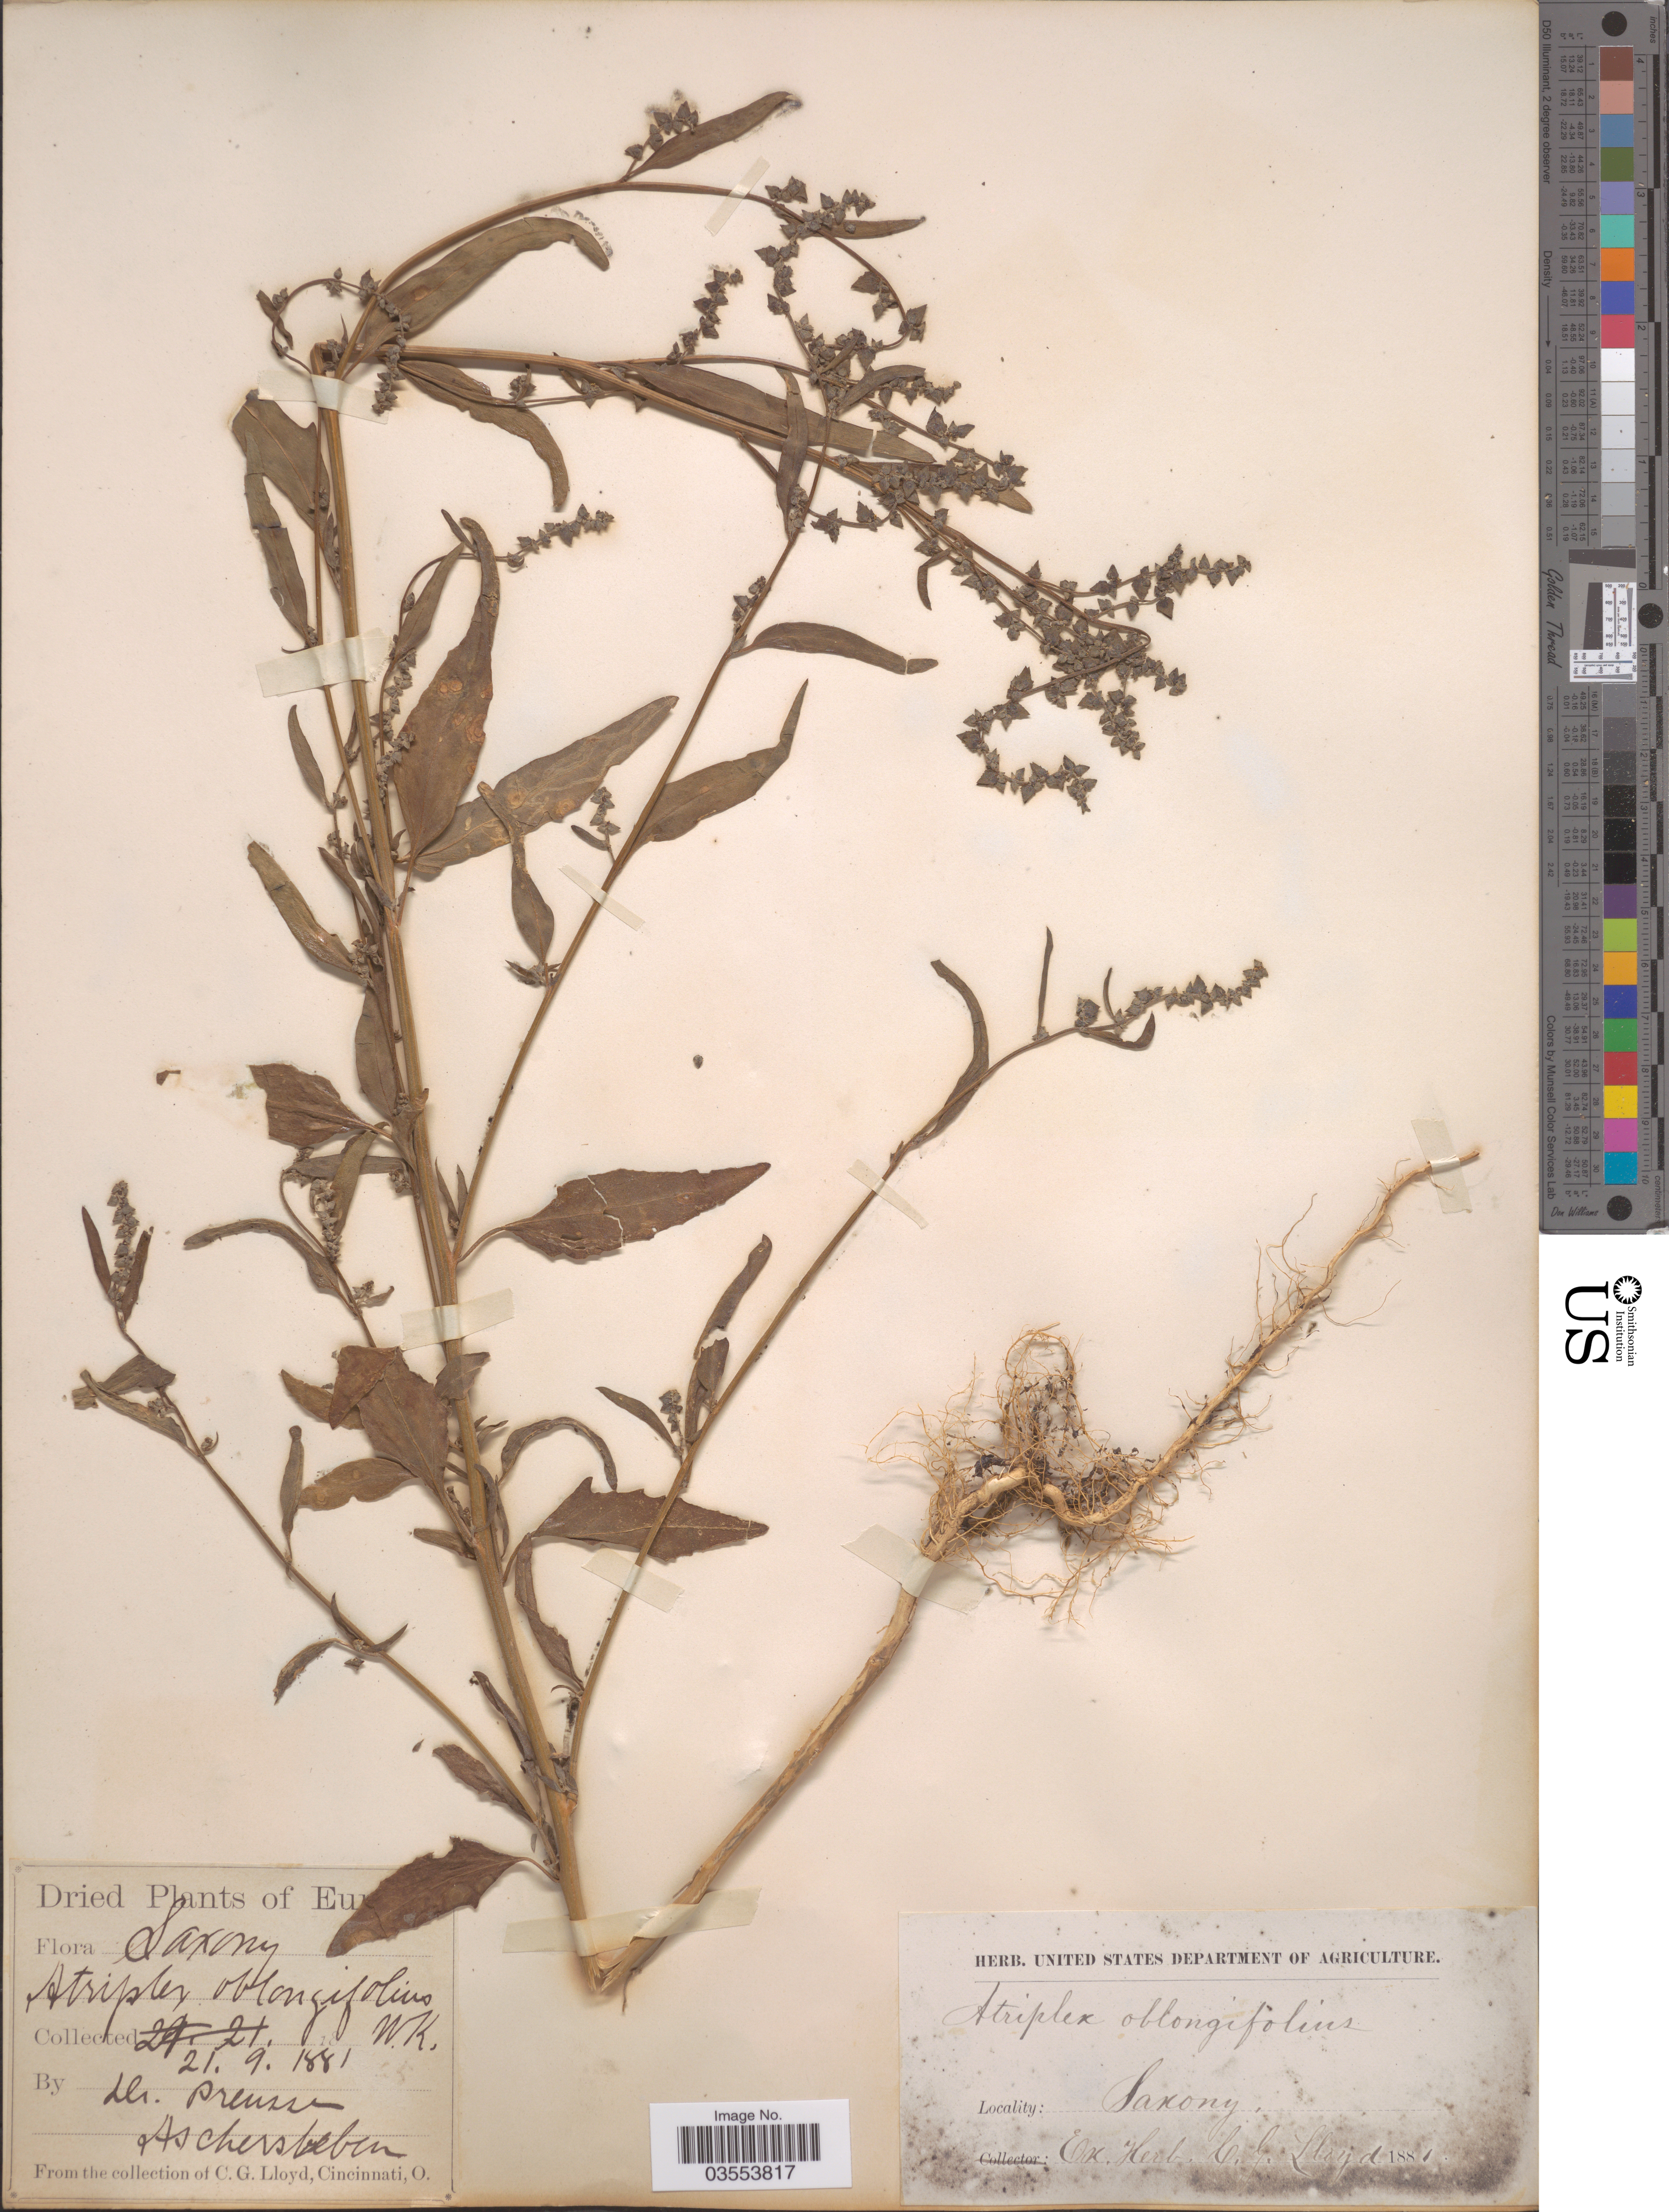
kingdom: Plantae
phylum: Tracheophyta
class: Magnoliopsida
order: Caryophyllales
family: Amaranthaceae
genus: Atriplex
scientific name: Atriplex oblongifolia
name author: Waldst. & Kit.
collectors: Preusse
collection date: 1881-09-21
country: Germany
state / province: Niedersachsen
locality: Saxony. Aschersleben.